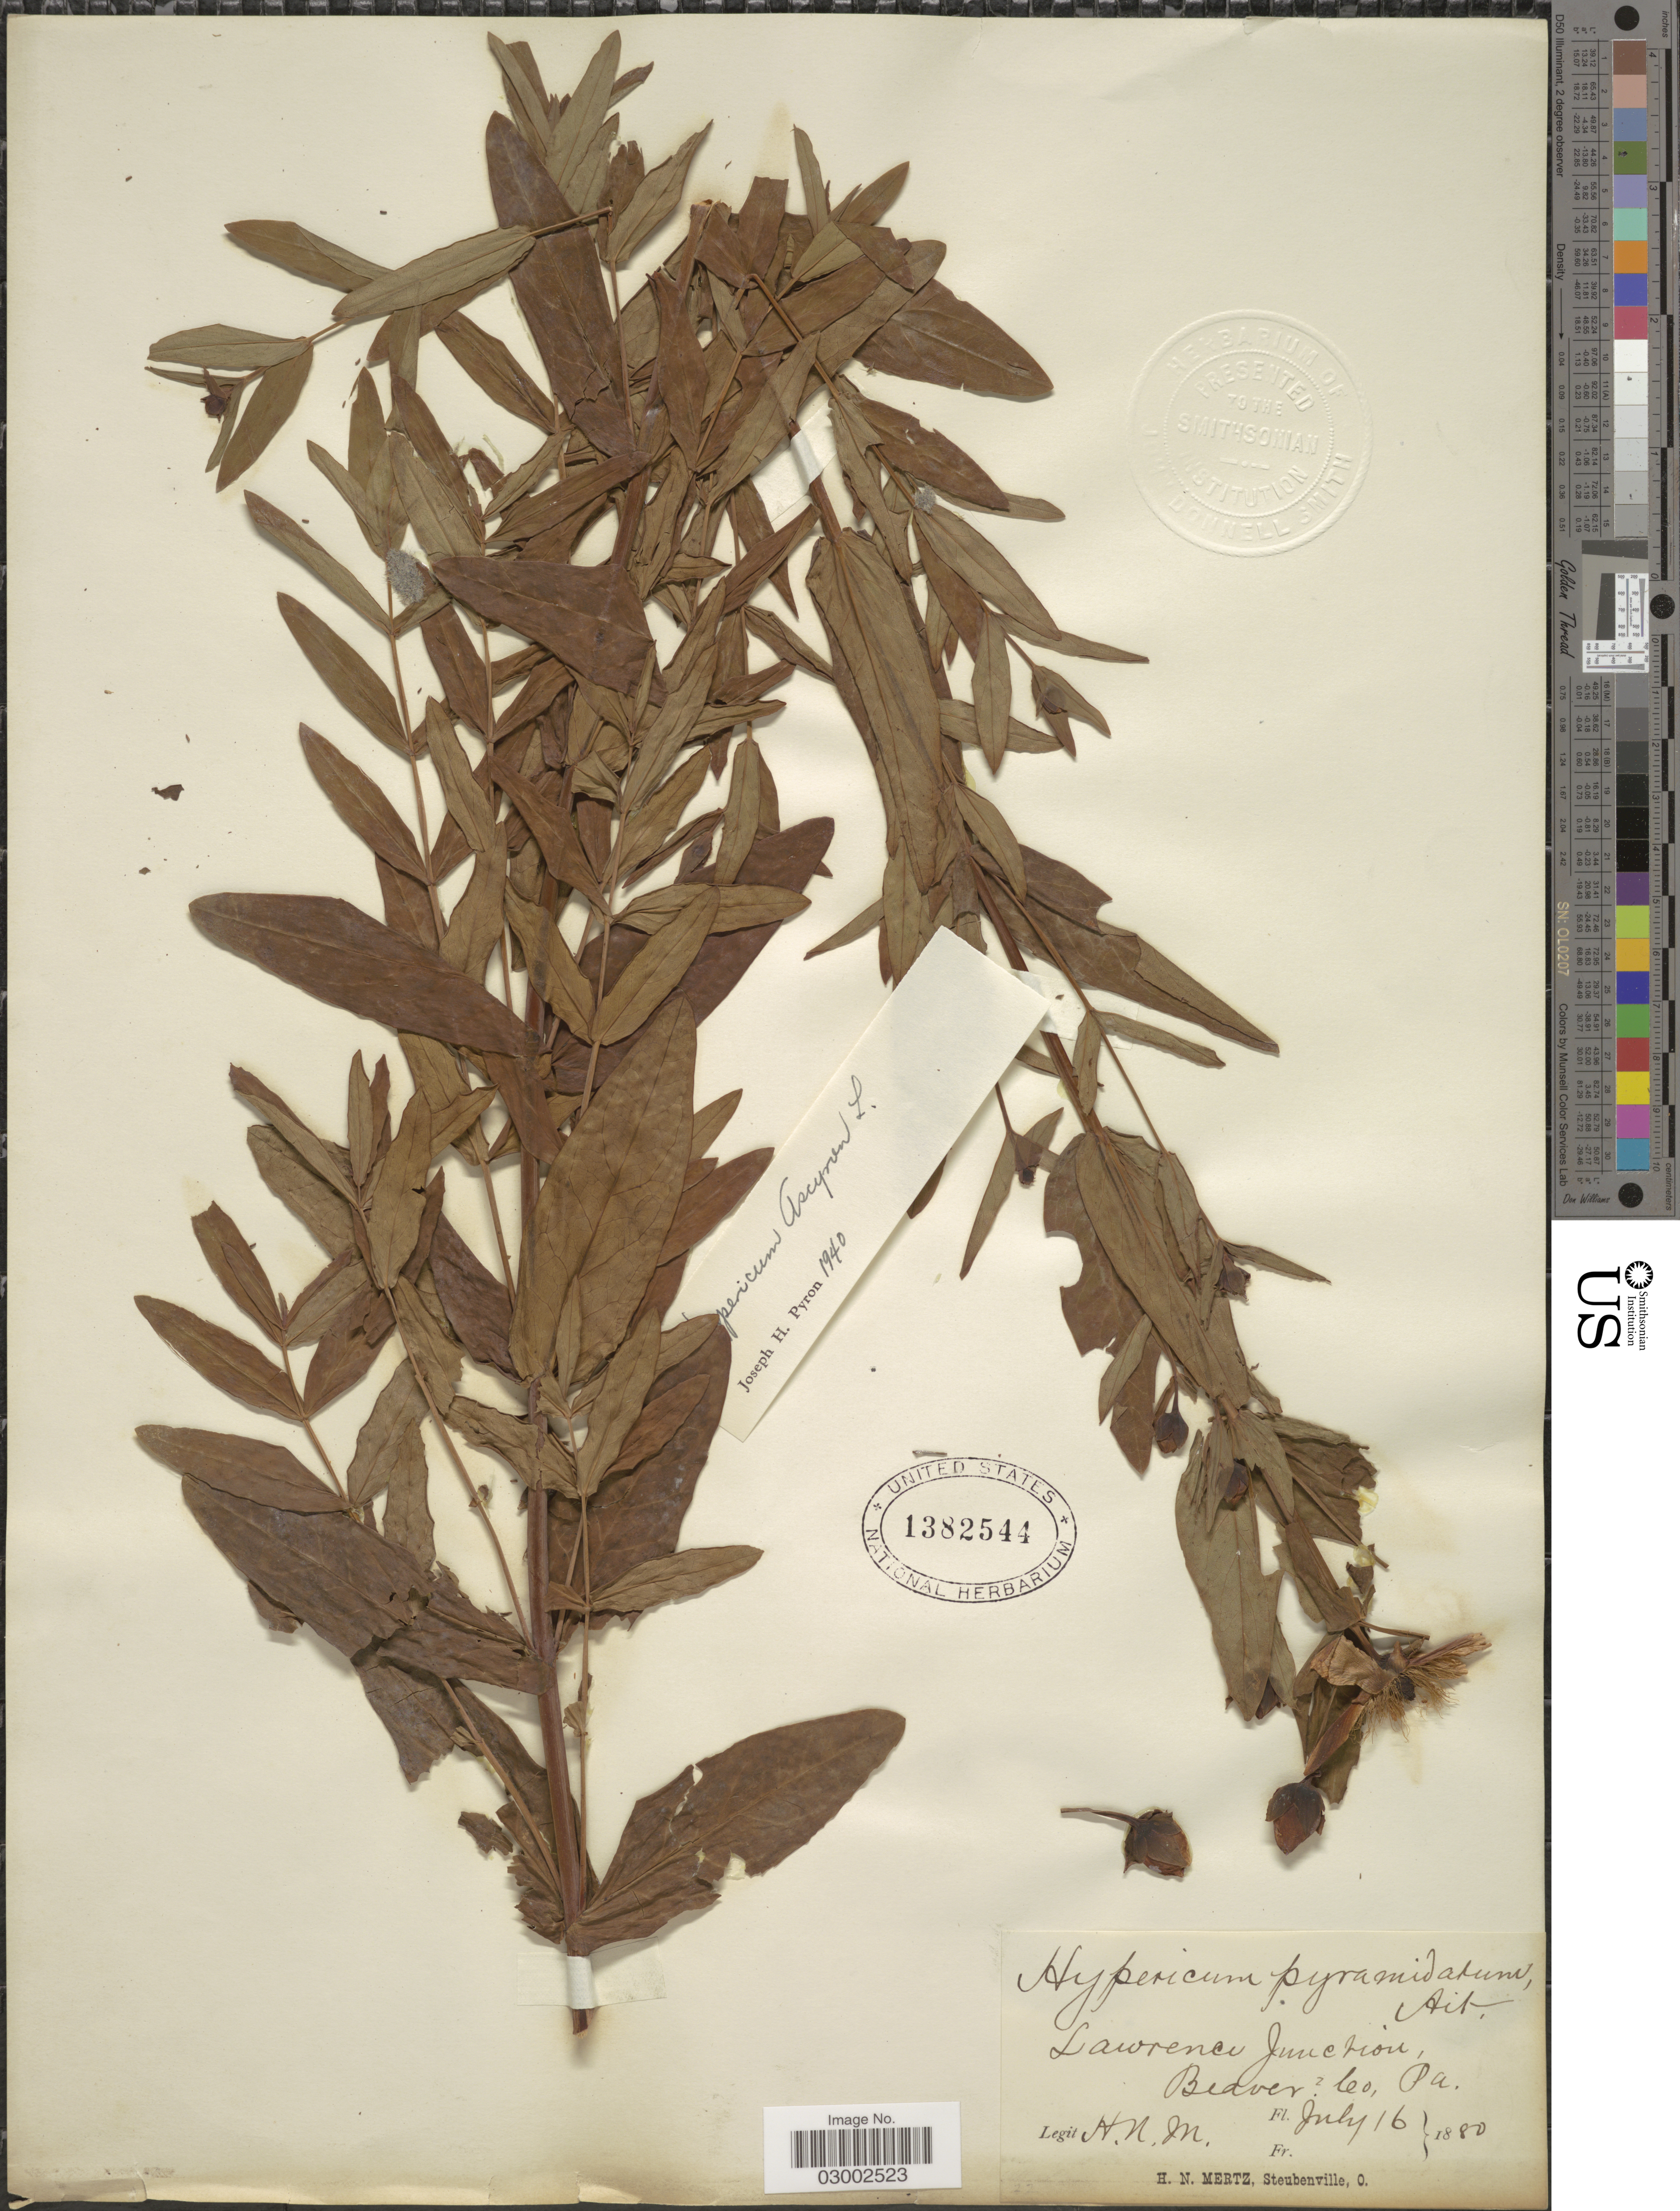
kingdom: Plantae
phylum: Tracheophyta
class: Magnoliopsida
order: Malpighiales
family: Hypericaceae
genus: Hypericum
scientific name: Hypericum ascyron subsp. pyramidatum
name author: (Aiton) N. Robson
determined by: Strong, Mark T., (BOT), Smithsonian Institution - National Museum of Natural History (UNITED STATES)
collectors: H. Mertz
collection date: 1880-07-16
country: United States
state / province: Pennsylvania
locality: Lawrence Junction, Beaver [unsure placement] Co, Pa.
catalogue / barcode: US 1382544